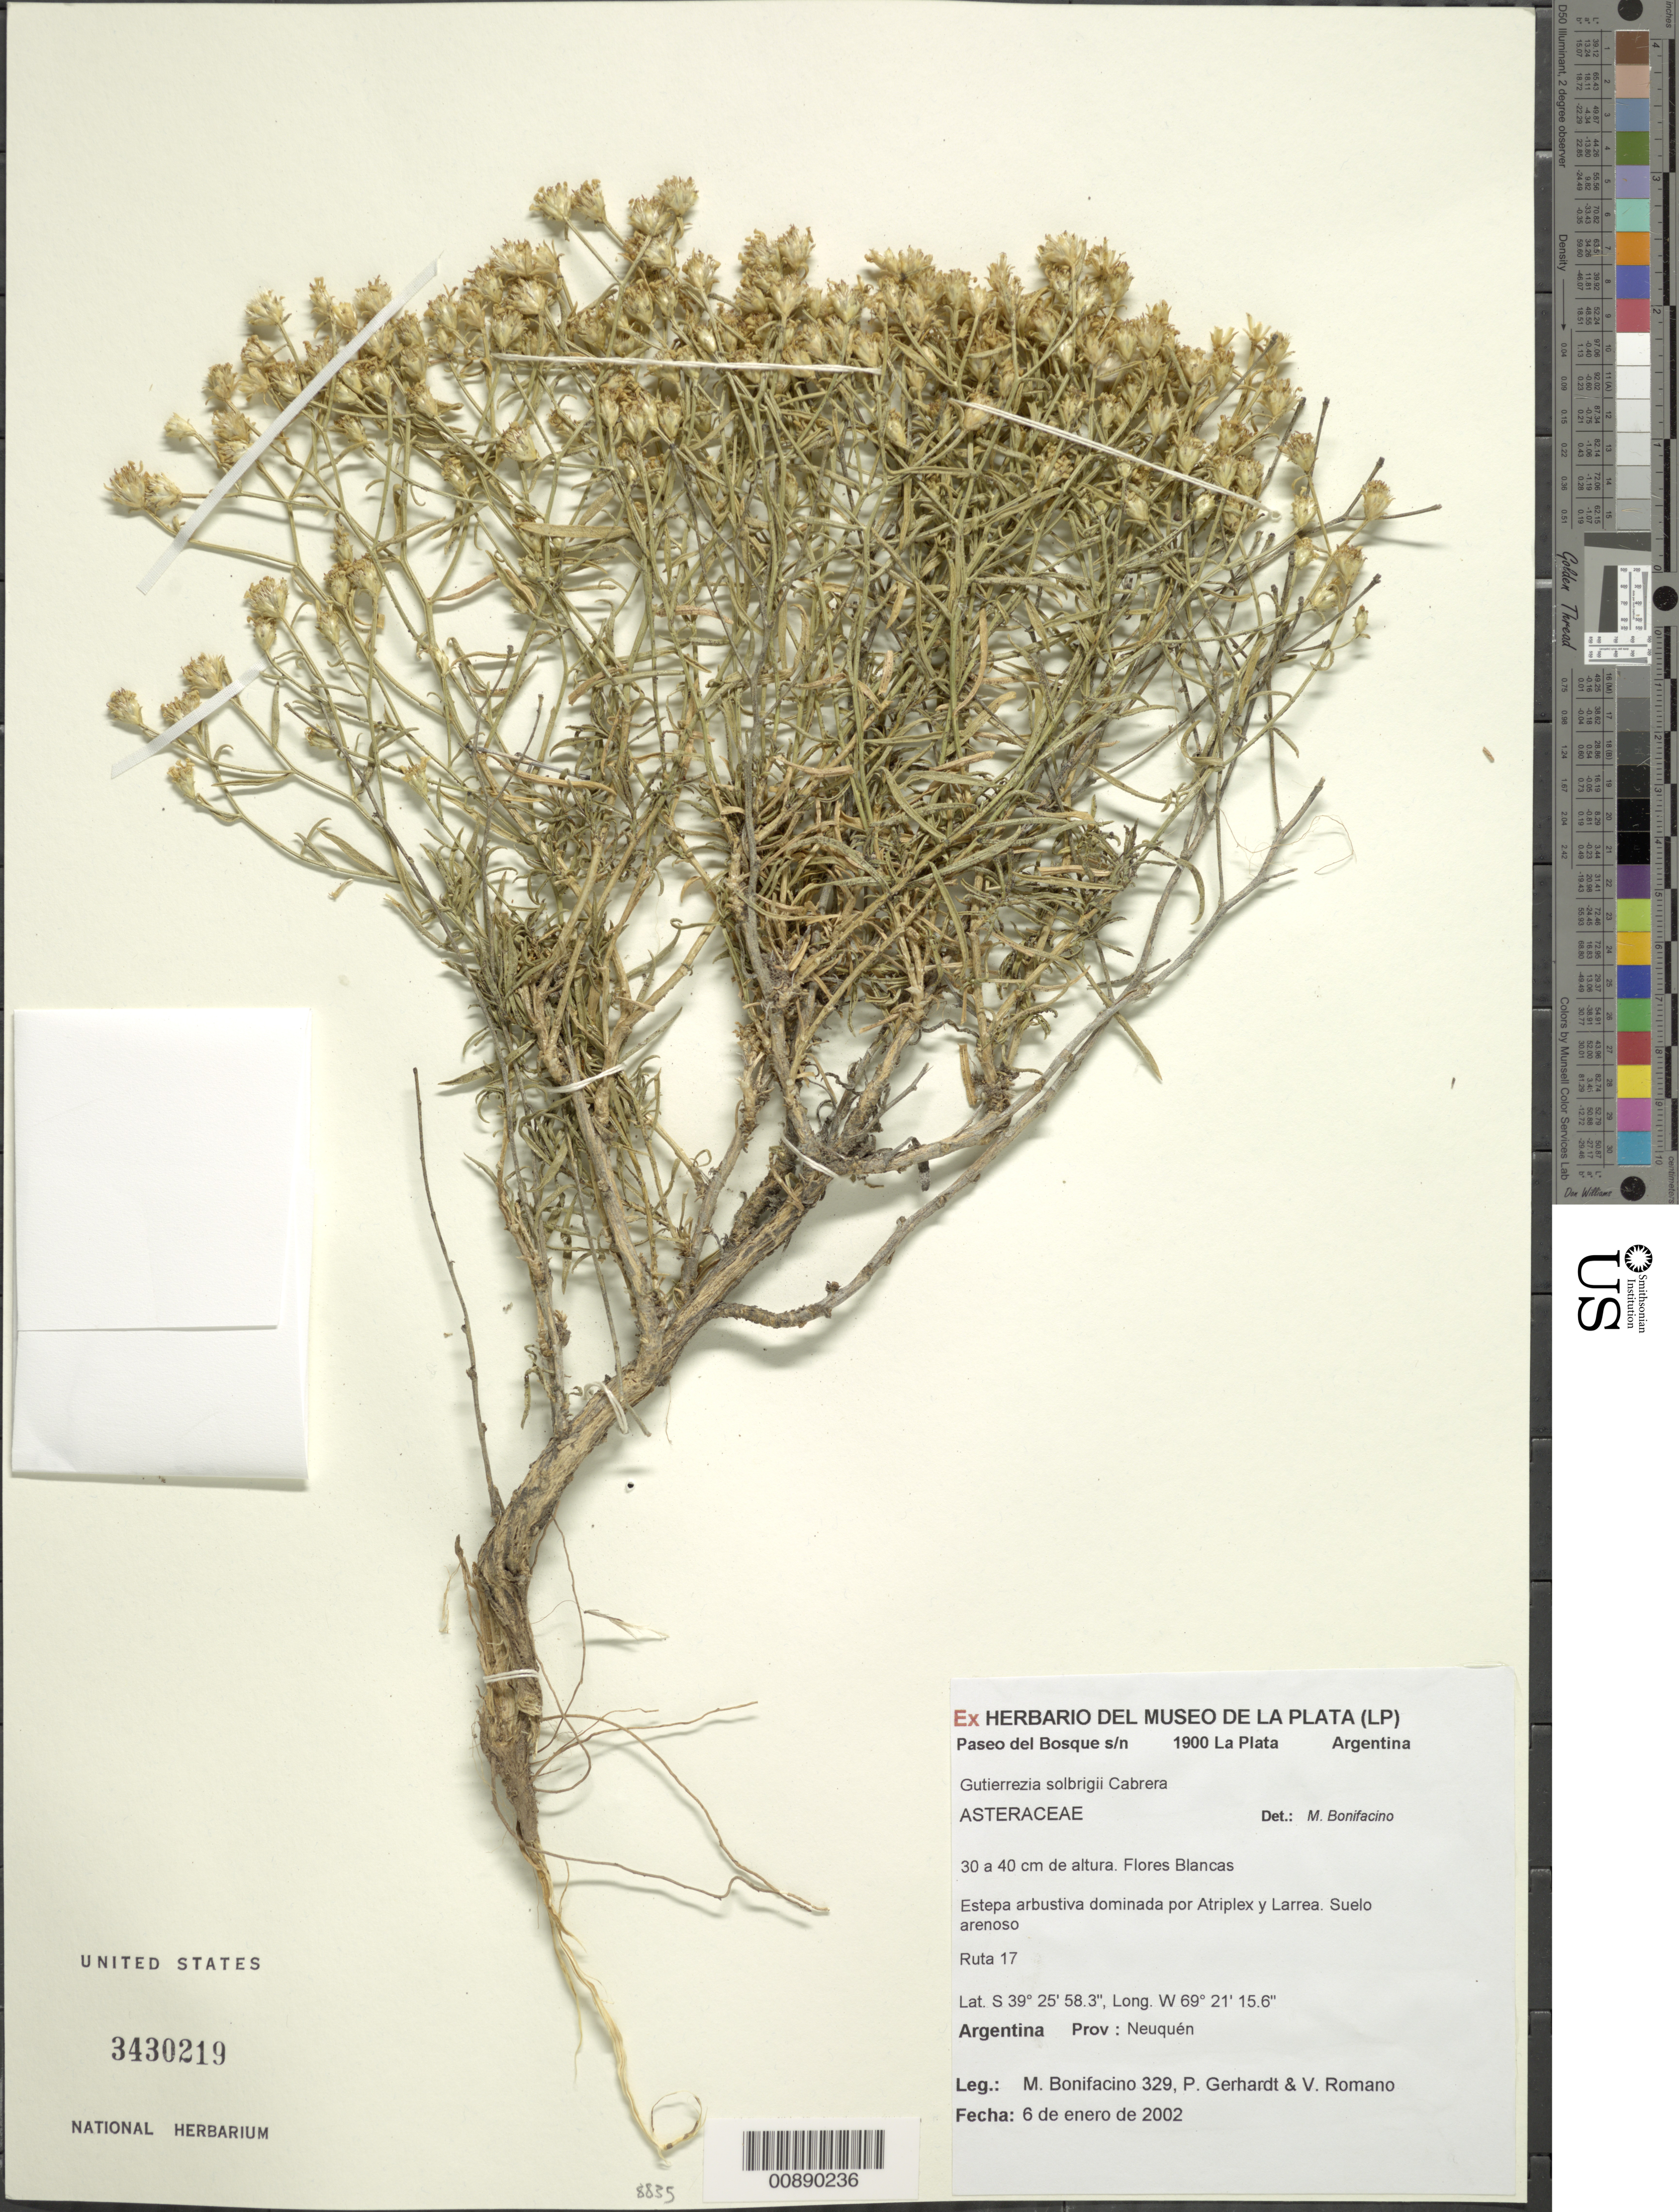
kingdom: Plantae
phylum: Tracheophyta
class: Magnoliopsida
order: Asterales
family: Asteraceae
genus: Gutierrezia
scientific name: Gutierrezia solbrigii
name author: Cabrera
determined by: Bonifacino, José Mauricio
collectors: M. Bonifacino, P. Gerhardt & V. Romano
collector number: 0329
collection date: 2002-01-06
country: Argentina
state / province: Neuquén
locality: Ruta 17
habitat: Estepa arbustiva dominada por Atriplex y Larrea; suelo arenoso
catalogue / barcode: US 3430219